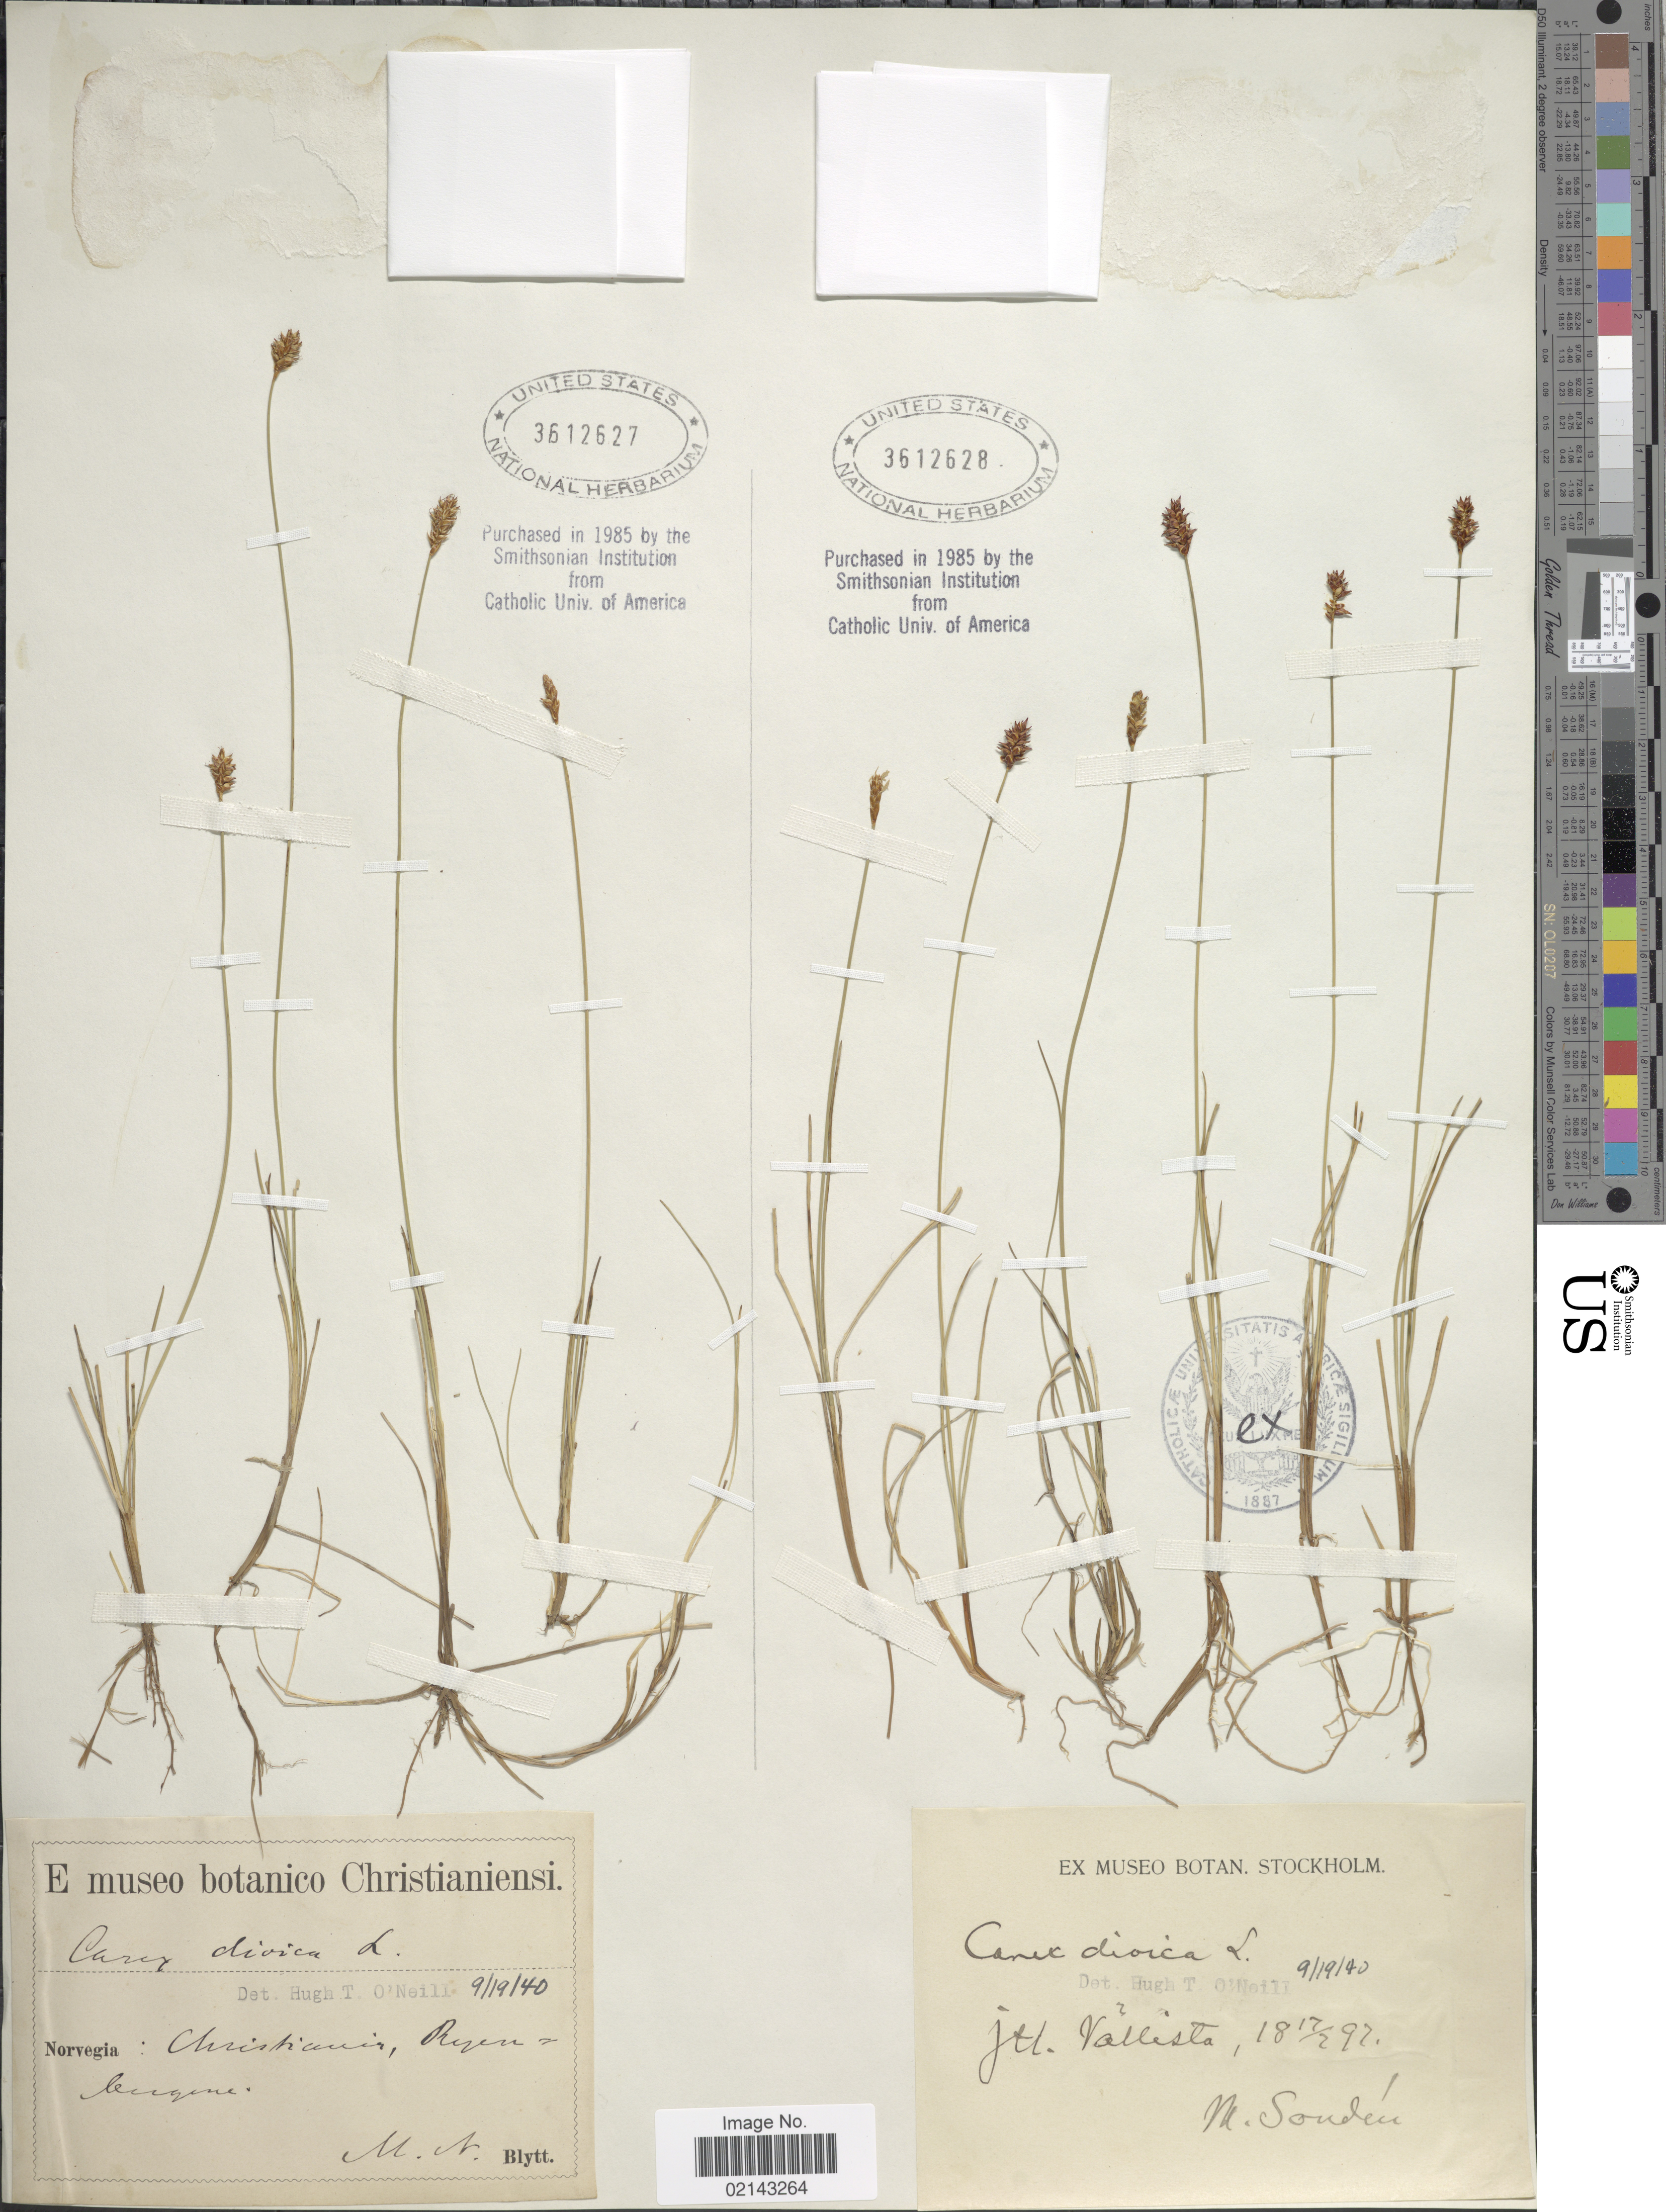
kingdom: Plantae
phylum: Tracheophyta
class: Liliopsida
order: Poales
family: Cyperaceae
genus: Carex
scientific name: Carex dioica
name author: L.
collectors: M. Sondén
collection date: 1897-02-17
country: Sweden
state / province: Jämtland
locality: Jtl. Vallesta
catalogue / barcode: US 3612628-2